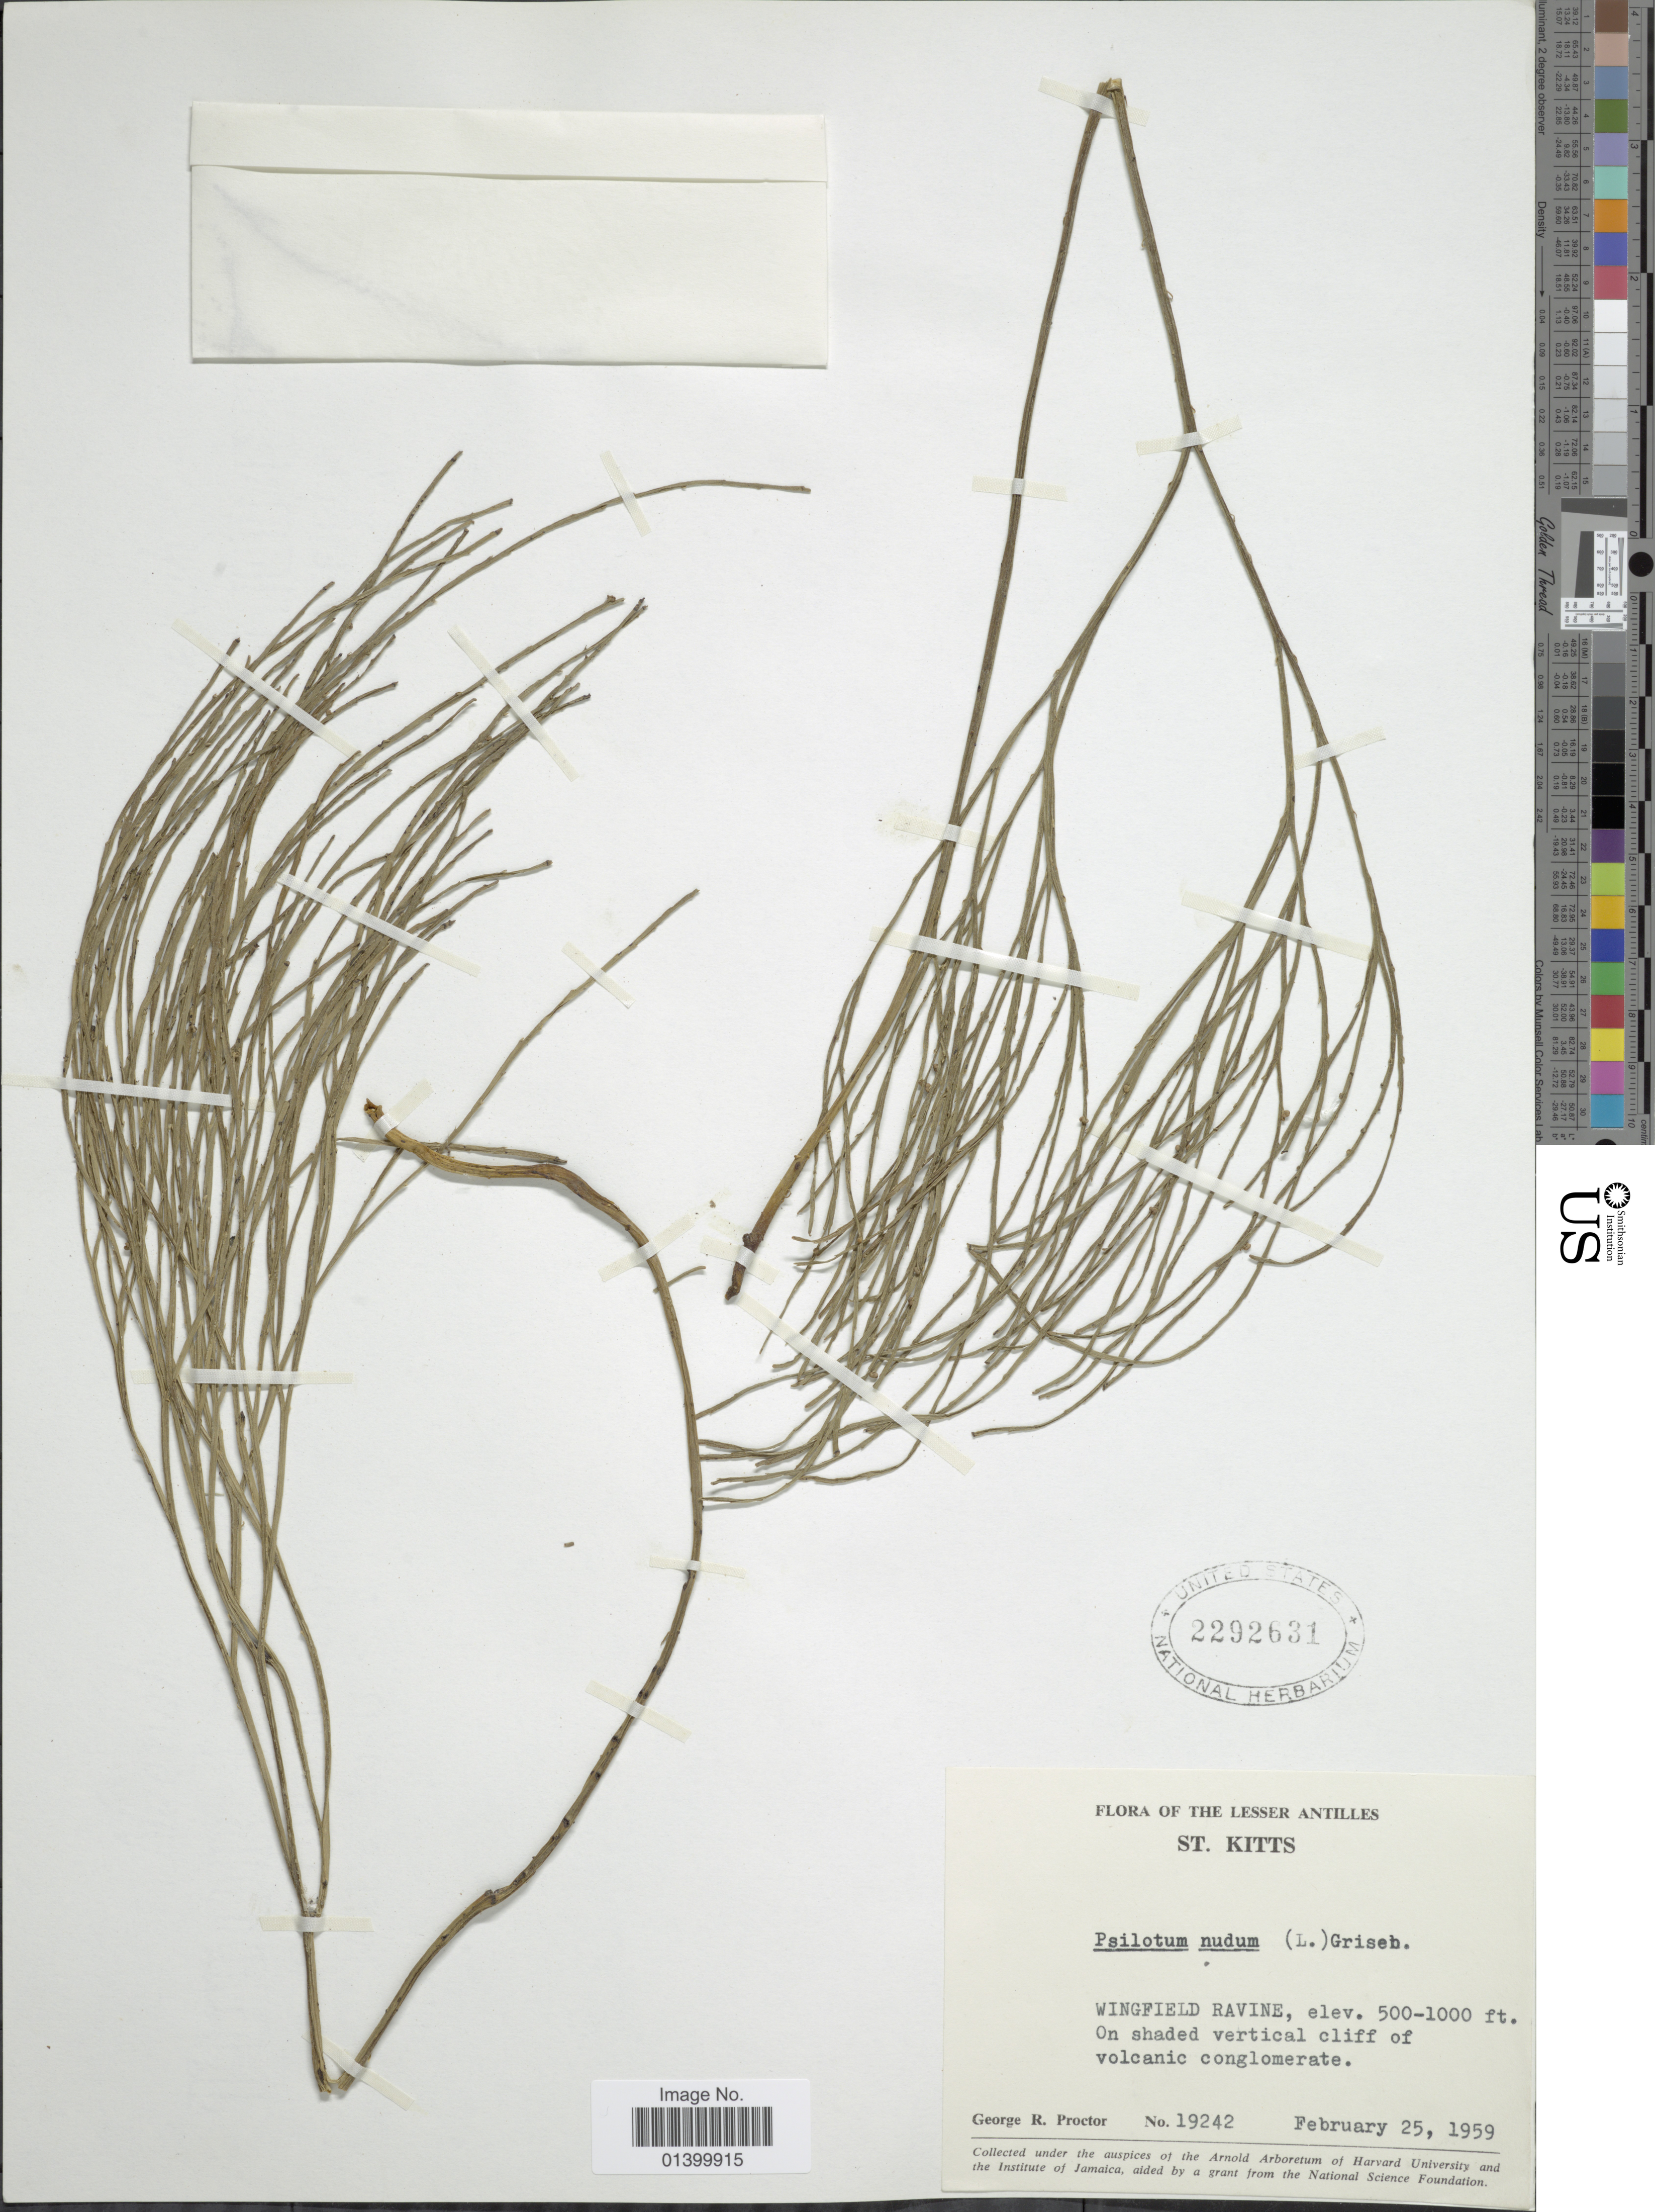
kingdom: Plantae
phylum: Tracheophyta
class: Polypodiopsida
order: Psilotales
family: Psilotaceae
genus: Psilotum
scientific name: Psilotum nudum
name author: (L.) P. Beauv.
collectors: G. R. Proctor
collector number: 19242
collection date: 1959-02-25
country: Indonesia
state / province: Nusa Tenggara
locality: Lesser Antilles. St. Kitts. Wingfield Ravine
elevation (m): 152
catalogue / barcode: US 2292631